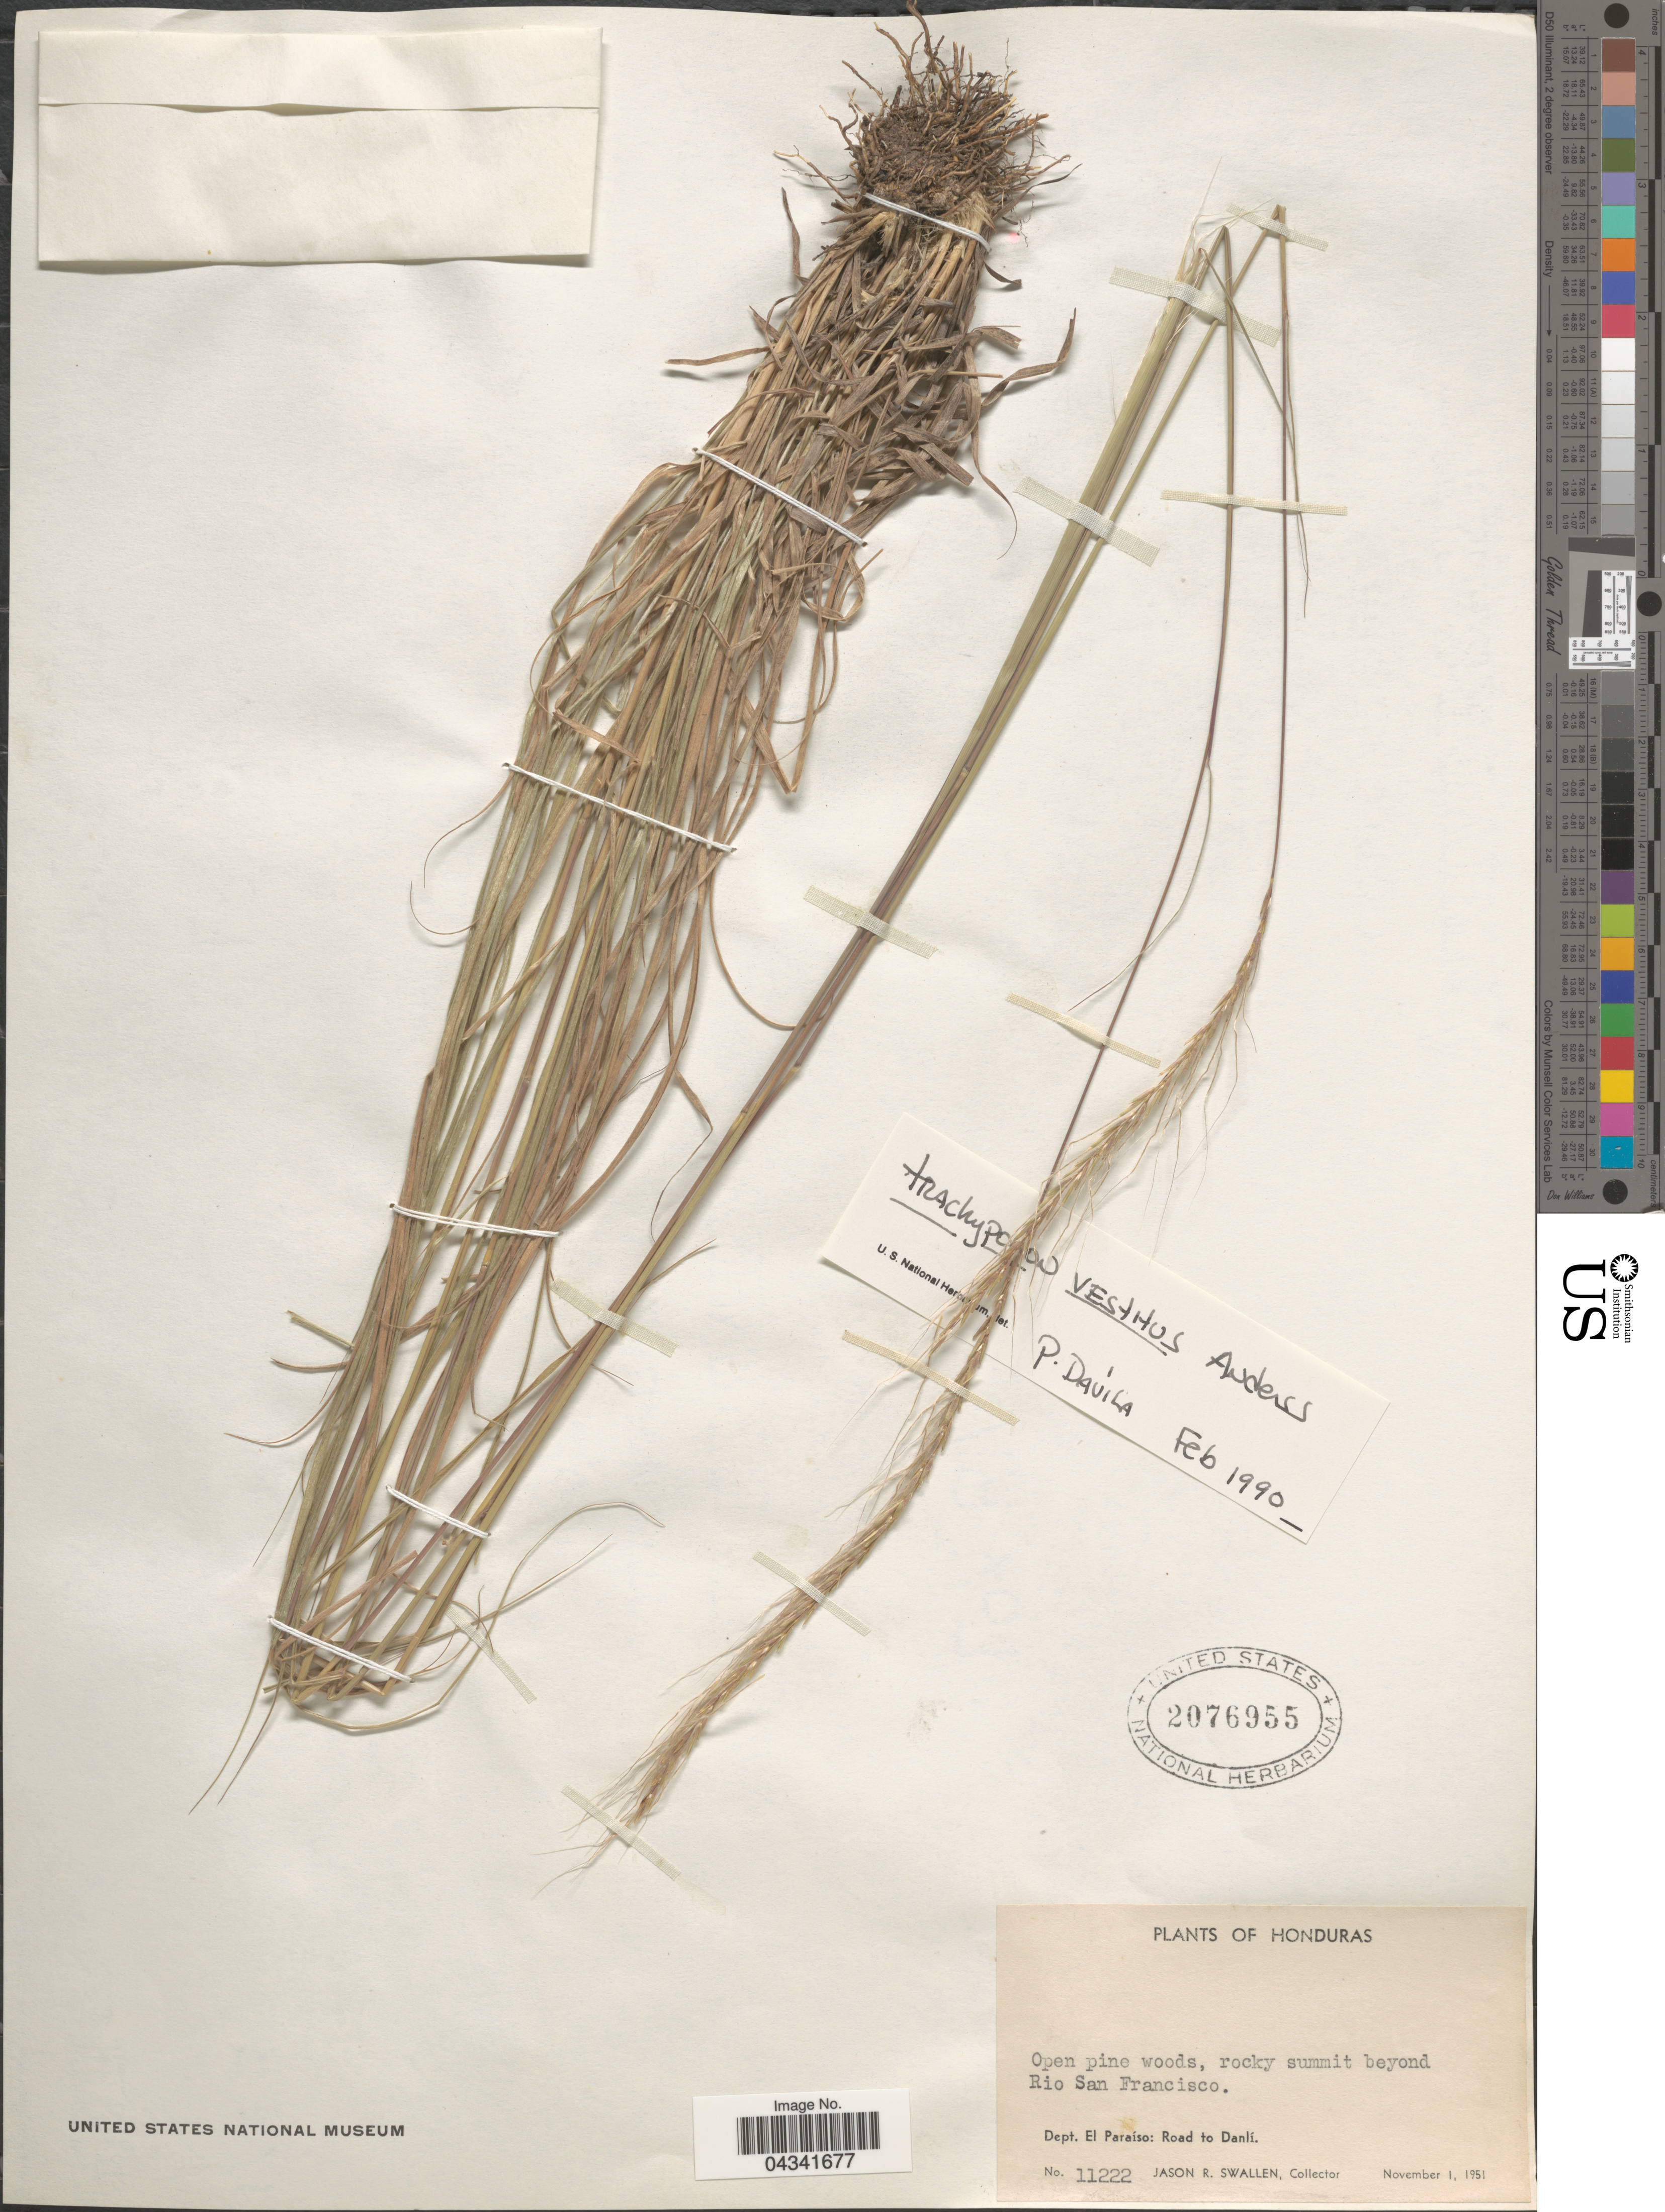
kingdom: Plantae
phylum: Tracheophyta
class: Liliopsida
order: Poales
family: Poaceae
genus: Trachypogon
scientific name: Trachypogon vestitus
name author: L. Andersson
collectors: J. R. Swallen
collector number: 11222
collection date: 1951-11-01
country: Honduras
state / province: El Paraiso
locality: Open pine woods, rocky summit beyond Rio San Francisco. Dept. El Paraíso: Road to Danlí.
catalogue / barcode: US 2076955